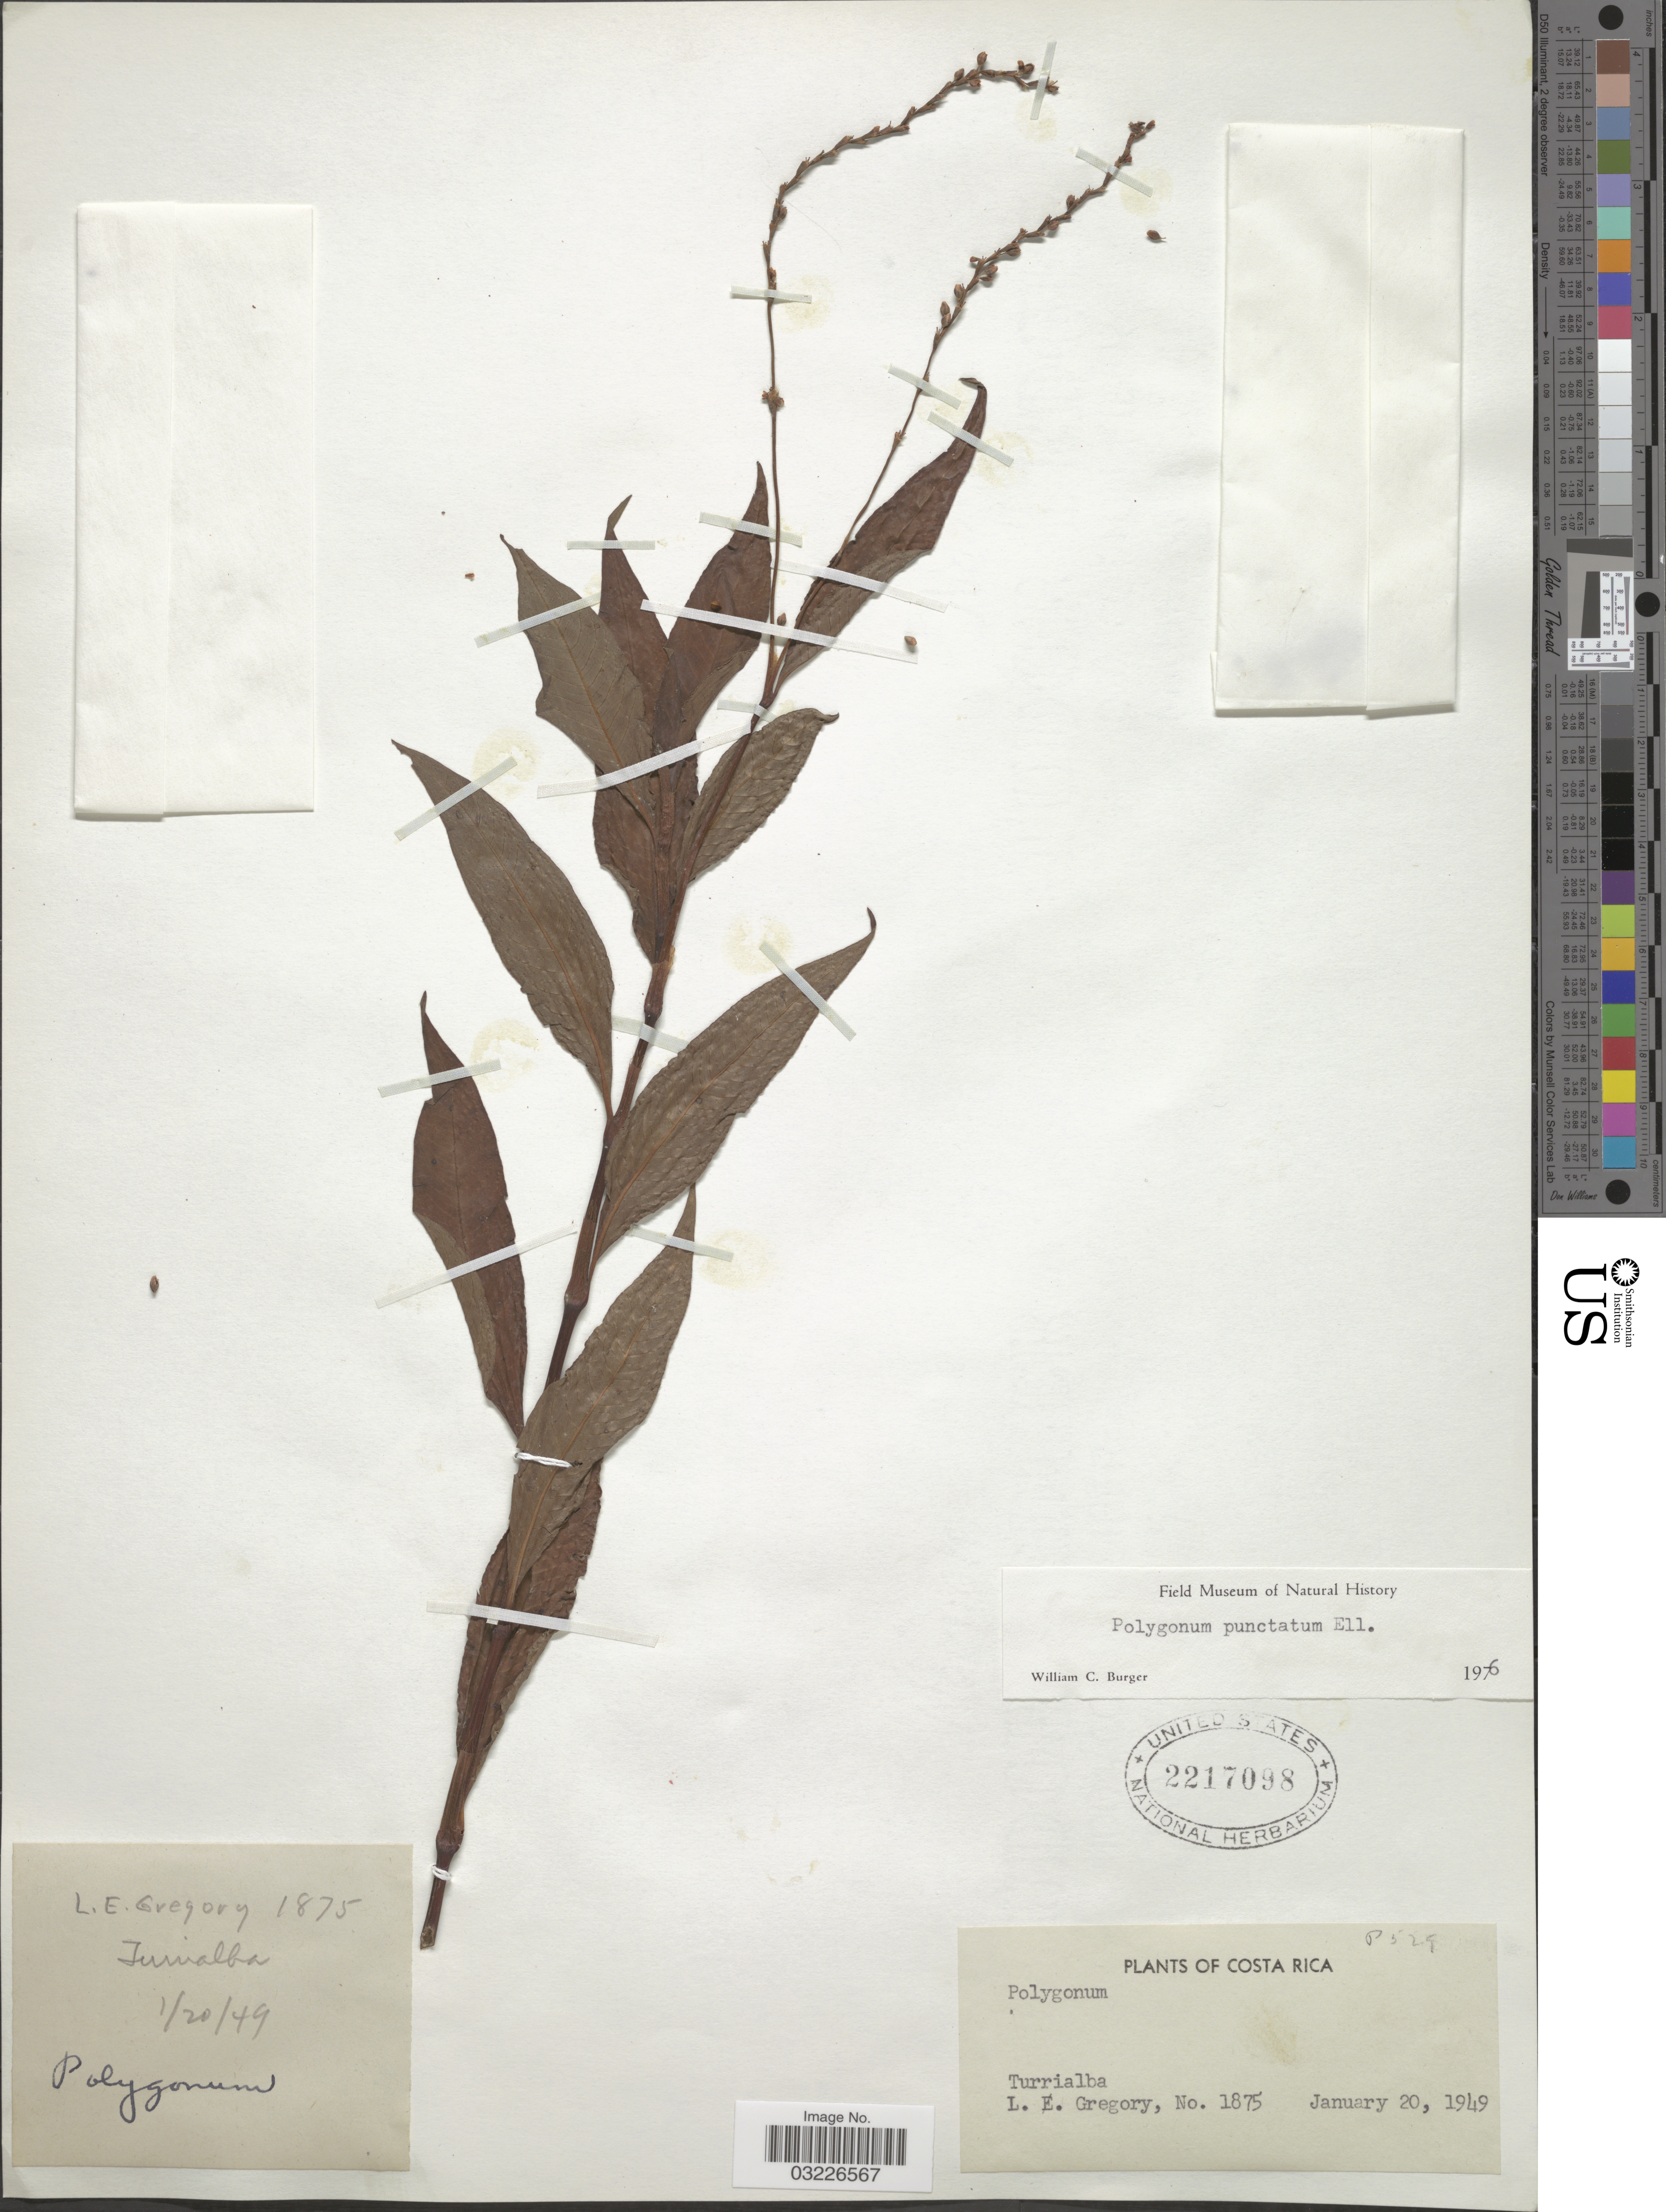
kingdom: Plantae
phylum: Tracheophyta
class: Magnoliopsida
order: Caryophyllales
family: Polygonaceae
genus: Persicaria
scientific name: Persicaria punctata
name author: (Elliott) Small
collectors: L. E. Gregory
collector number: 1875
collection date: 1949-01-20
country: Costa Rica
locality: Turrialba.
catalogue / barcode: US 2217098